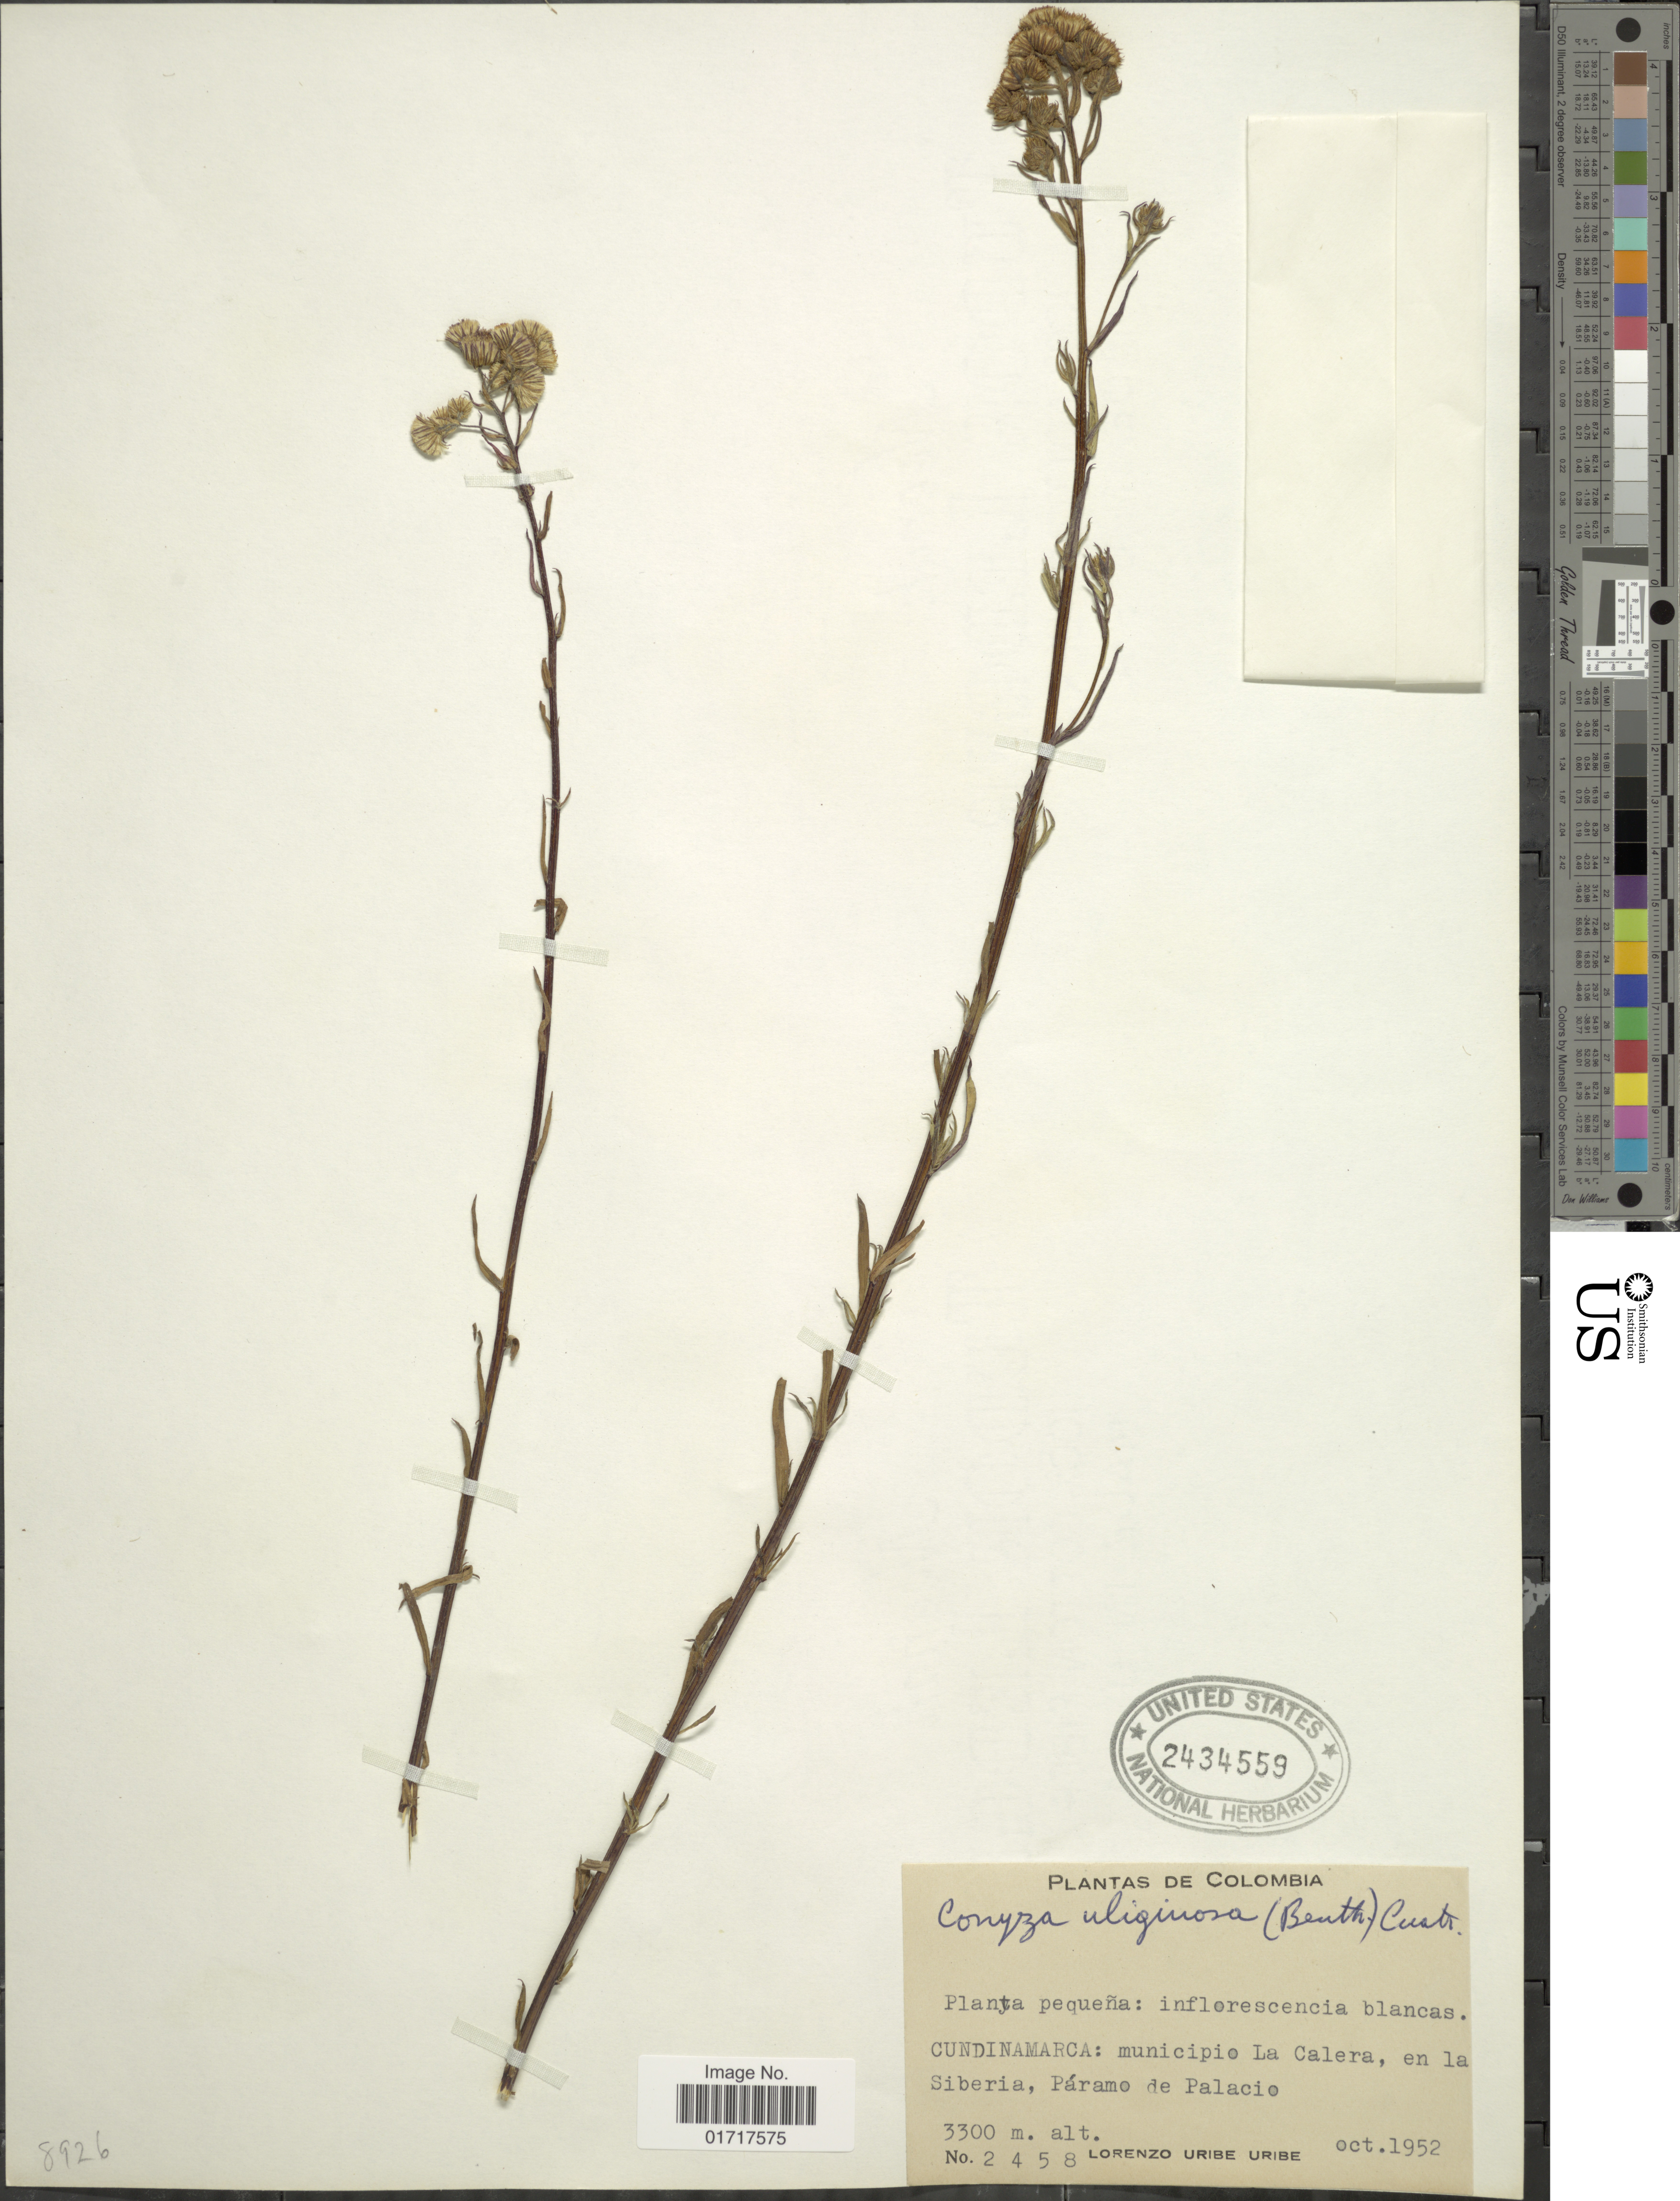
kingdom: Plantae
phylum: Tracheophyta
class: Magnoliopsida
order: Asterales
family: Asteraceae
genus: Conyza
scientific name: Conyza uliginosa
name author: (Benth.) Cuatrec.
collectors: L. Uribe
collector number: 2458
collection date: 1952-10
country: Colombia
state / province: Cundinamarca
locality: Cundinamarca: Municipio La Calera, en La Calera, en la Siberia, Paramo de Palacio.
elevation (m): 3300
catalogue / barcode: US 2434559